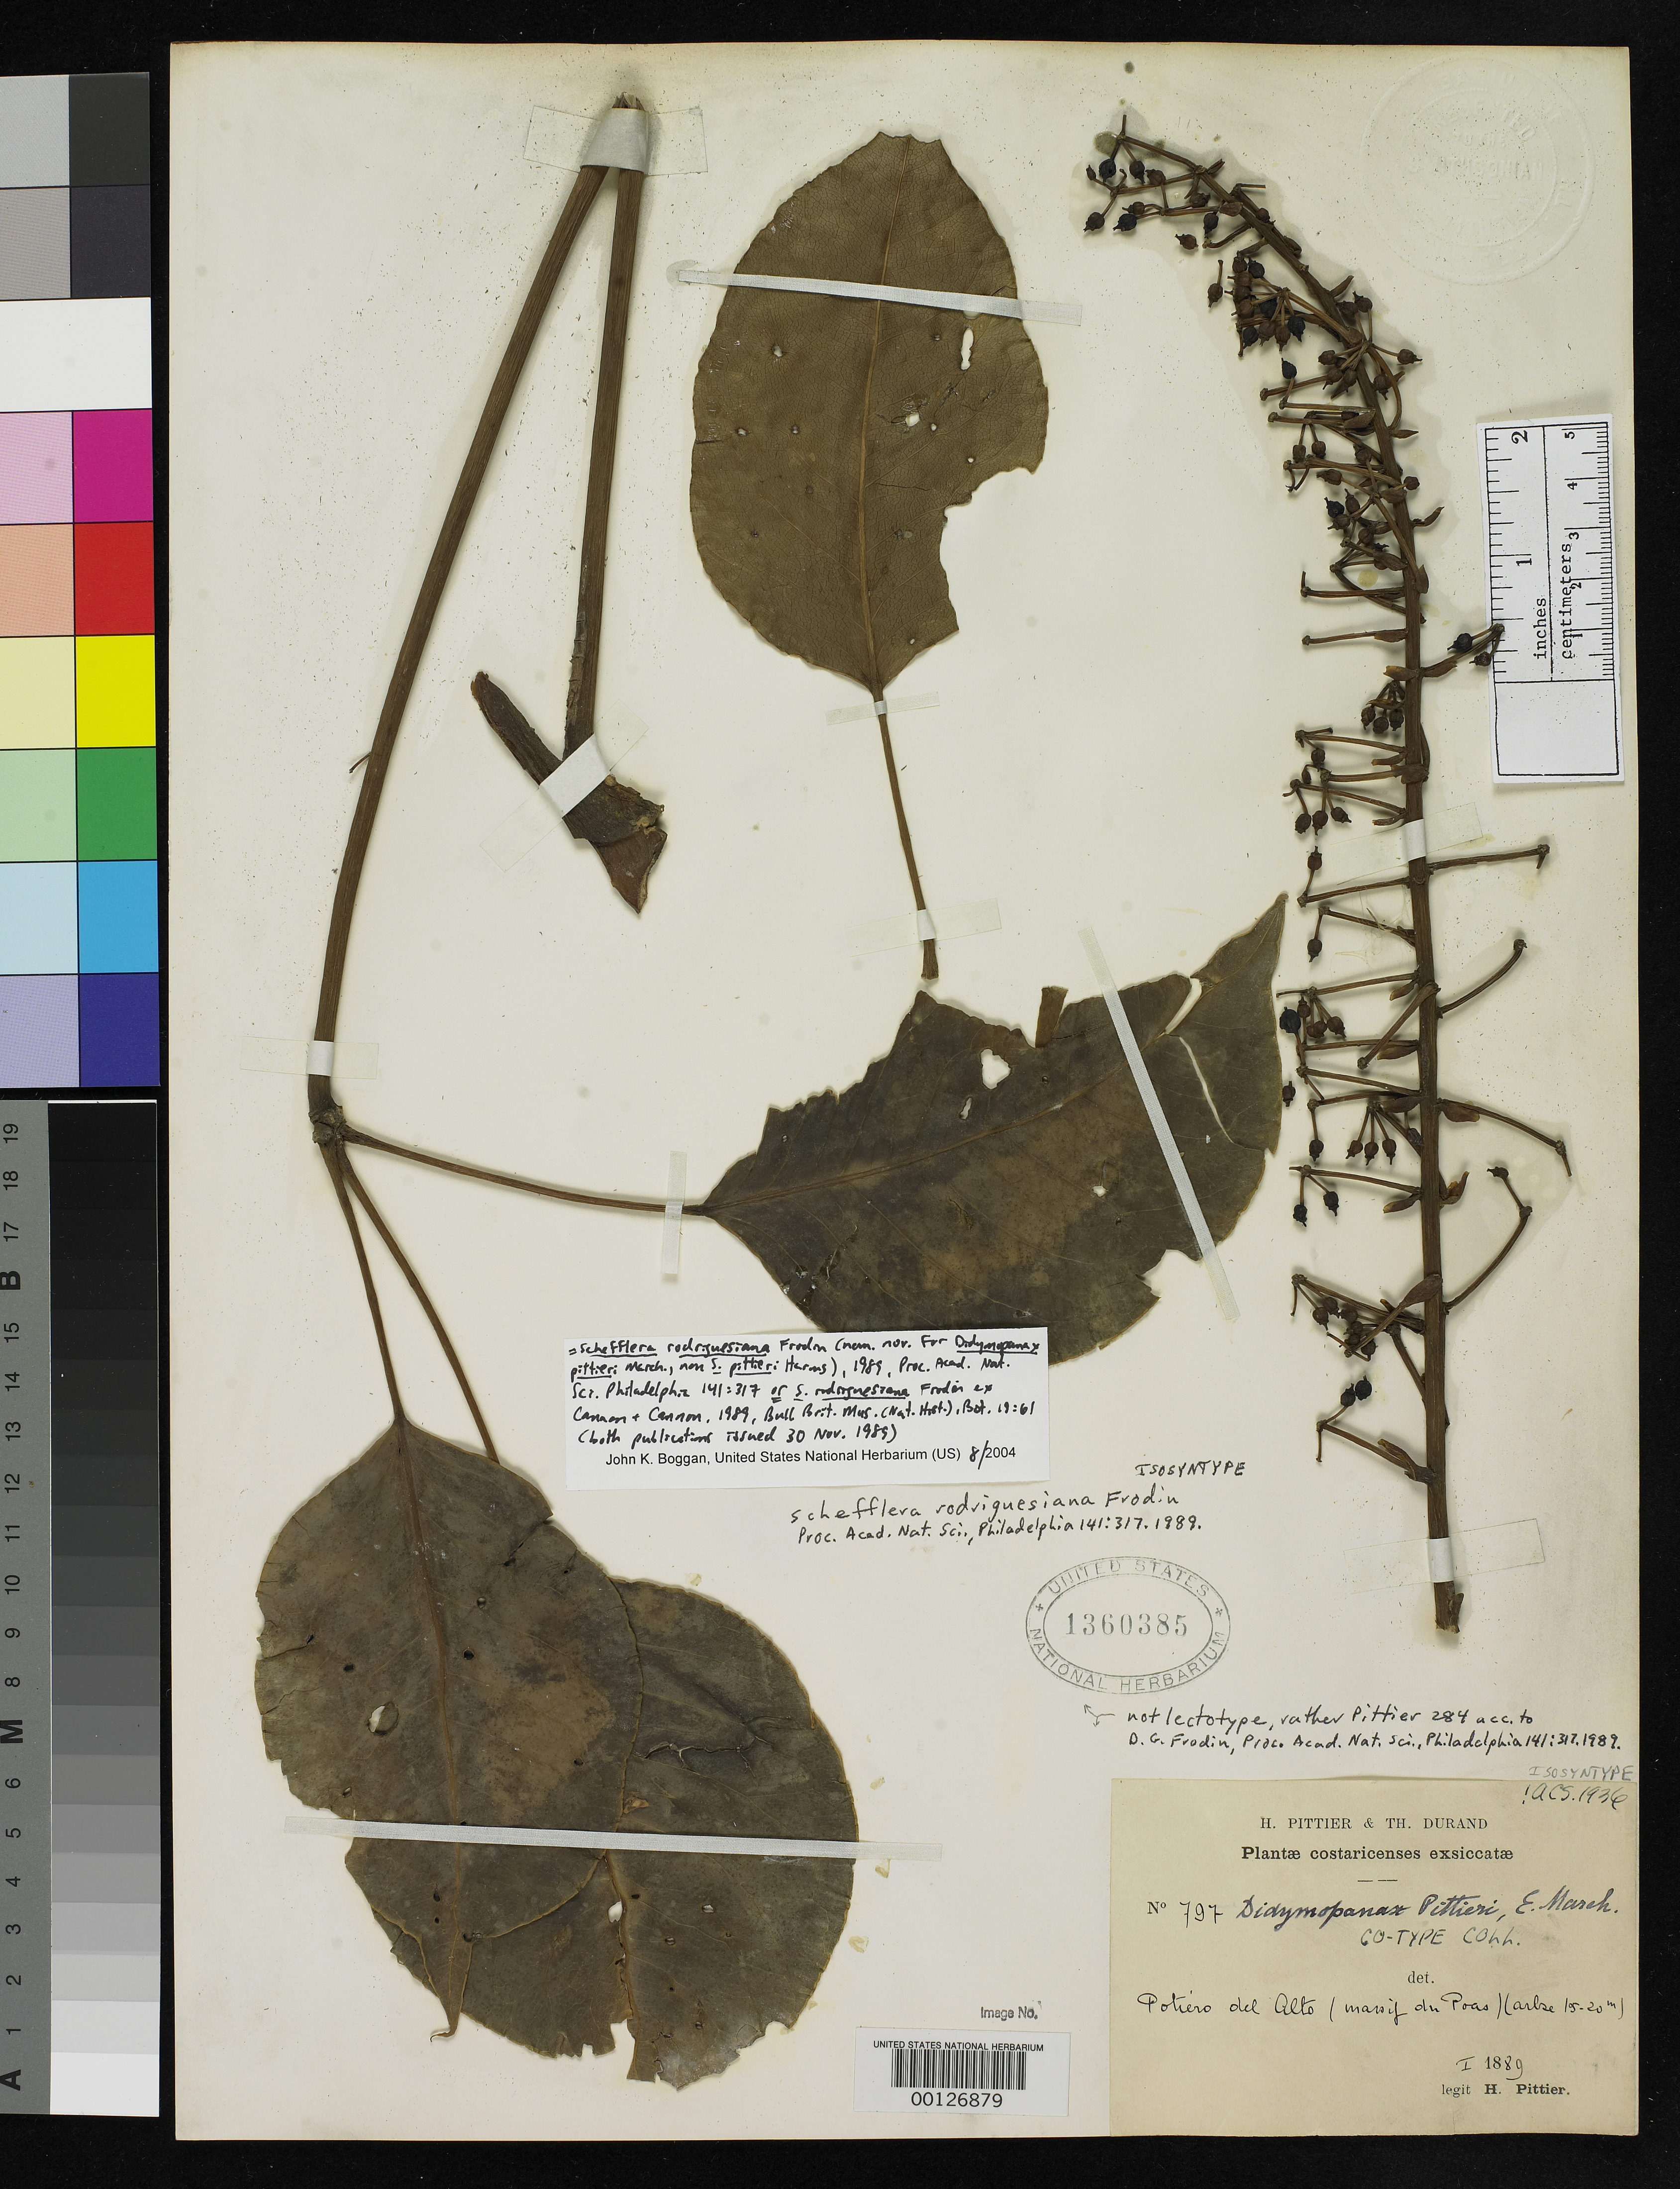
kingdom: Plantae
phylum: Tracheophyta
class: Magnoliopsida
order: Apiales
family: Araliaceae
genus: Didymopanax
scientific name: Didymopanax pittieri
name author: Marchal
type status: Isosyntype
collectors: H. F. Pittier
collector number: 797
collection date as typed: Jan 1889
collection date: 1889-01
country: Costa Rica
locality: Potrero del Alto (massif du Poás)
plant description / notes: Pittier 284 selected as lectotype by D.G. Frodin, Proc. Acad. Nat. Sci. Philadelphia 141:317. 1989.; Also an isosyntype of Schefflera rodriguesiana Frodin and S. rodriguesiana Frodin ex Cannon & Cannon (both nom. nov. published 30 Nov. 1989).; Pittier 284 selected as lectotype by D.G. Frodin, Proc. Acad. Nat. Sci. Philadelphia 141:317. 1989.; Also an isosyntype of Didymopanax pittieri March. and Schefflera rodriguesiana Frodin (both nom. nov. published 30 Nov. 1989).; Pittier 284 selected as lectotype by D.G. Frodin, Proc. Acad. Nat. Sci. Philadelphia 141:317. 1989.; Also an isosyntype of Didymopanax pittieri March. and Schefflera rodriguesiana Frodin ex Cannon & Cannon (both nom. nov. published 30 Nov. 1989).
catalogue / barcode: US 1360385